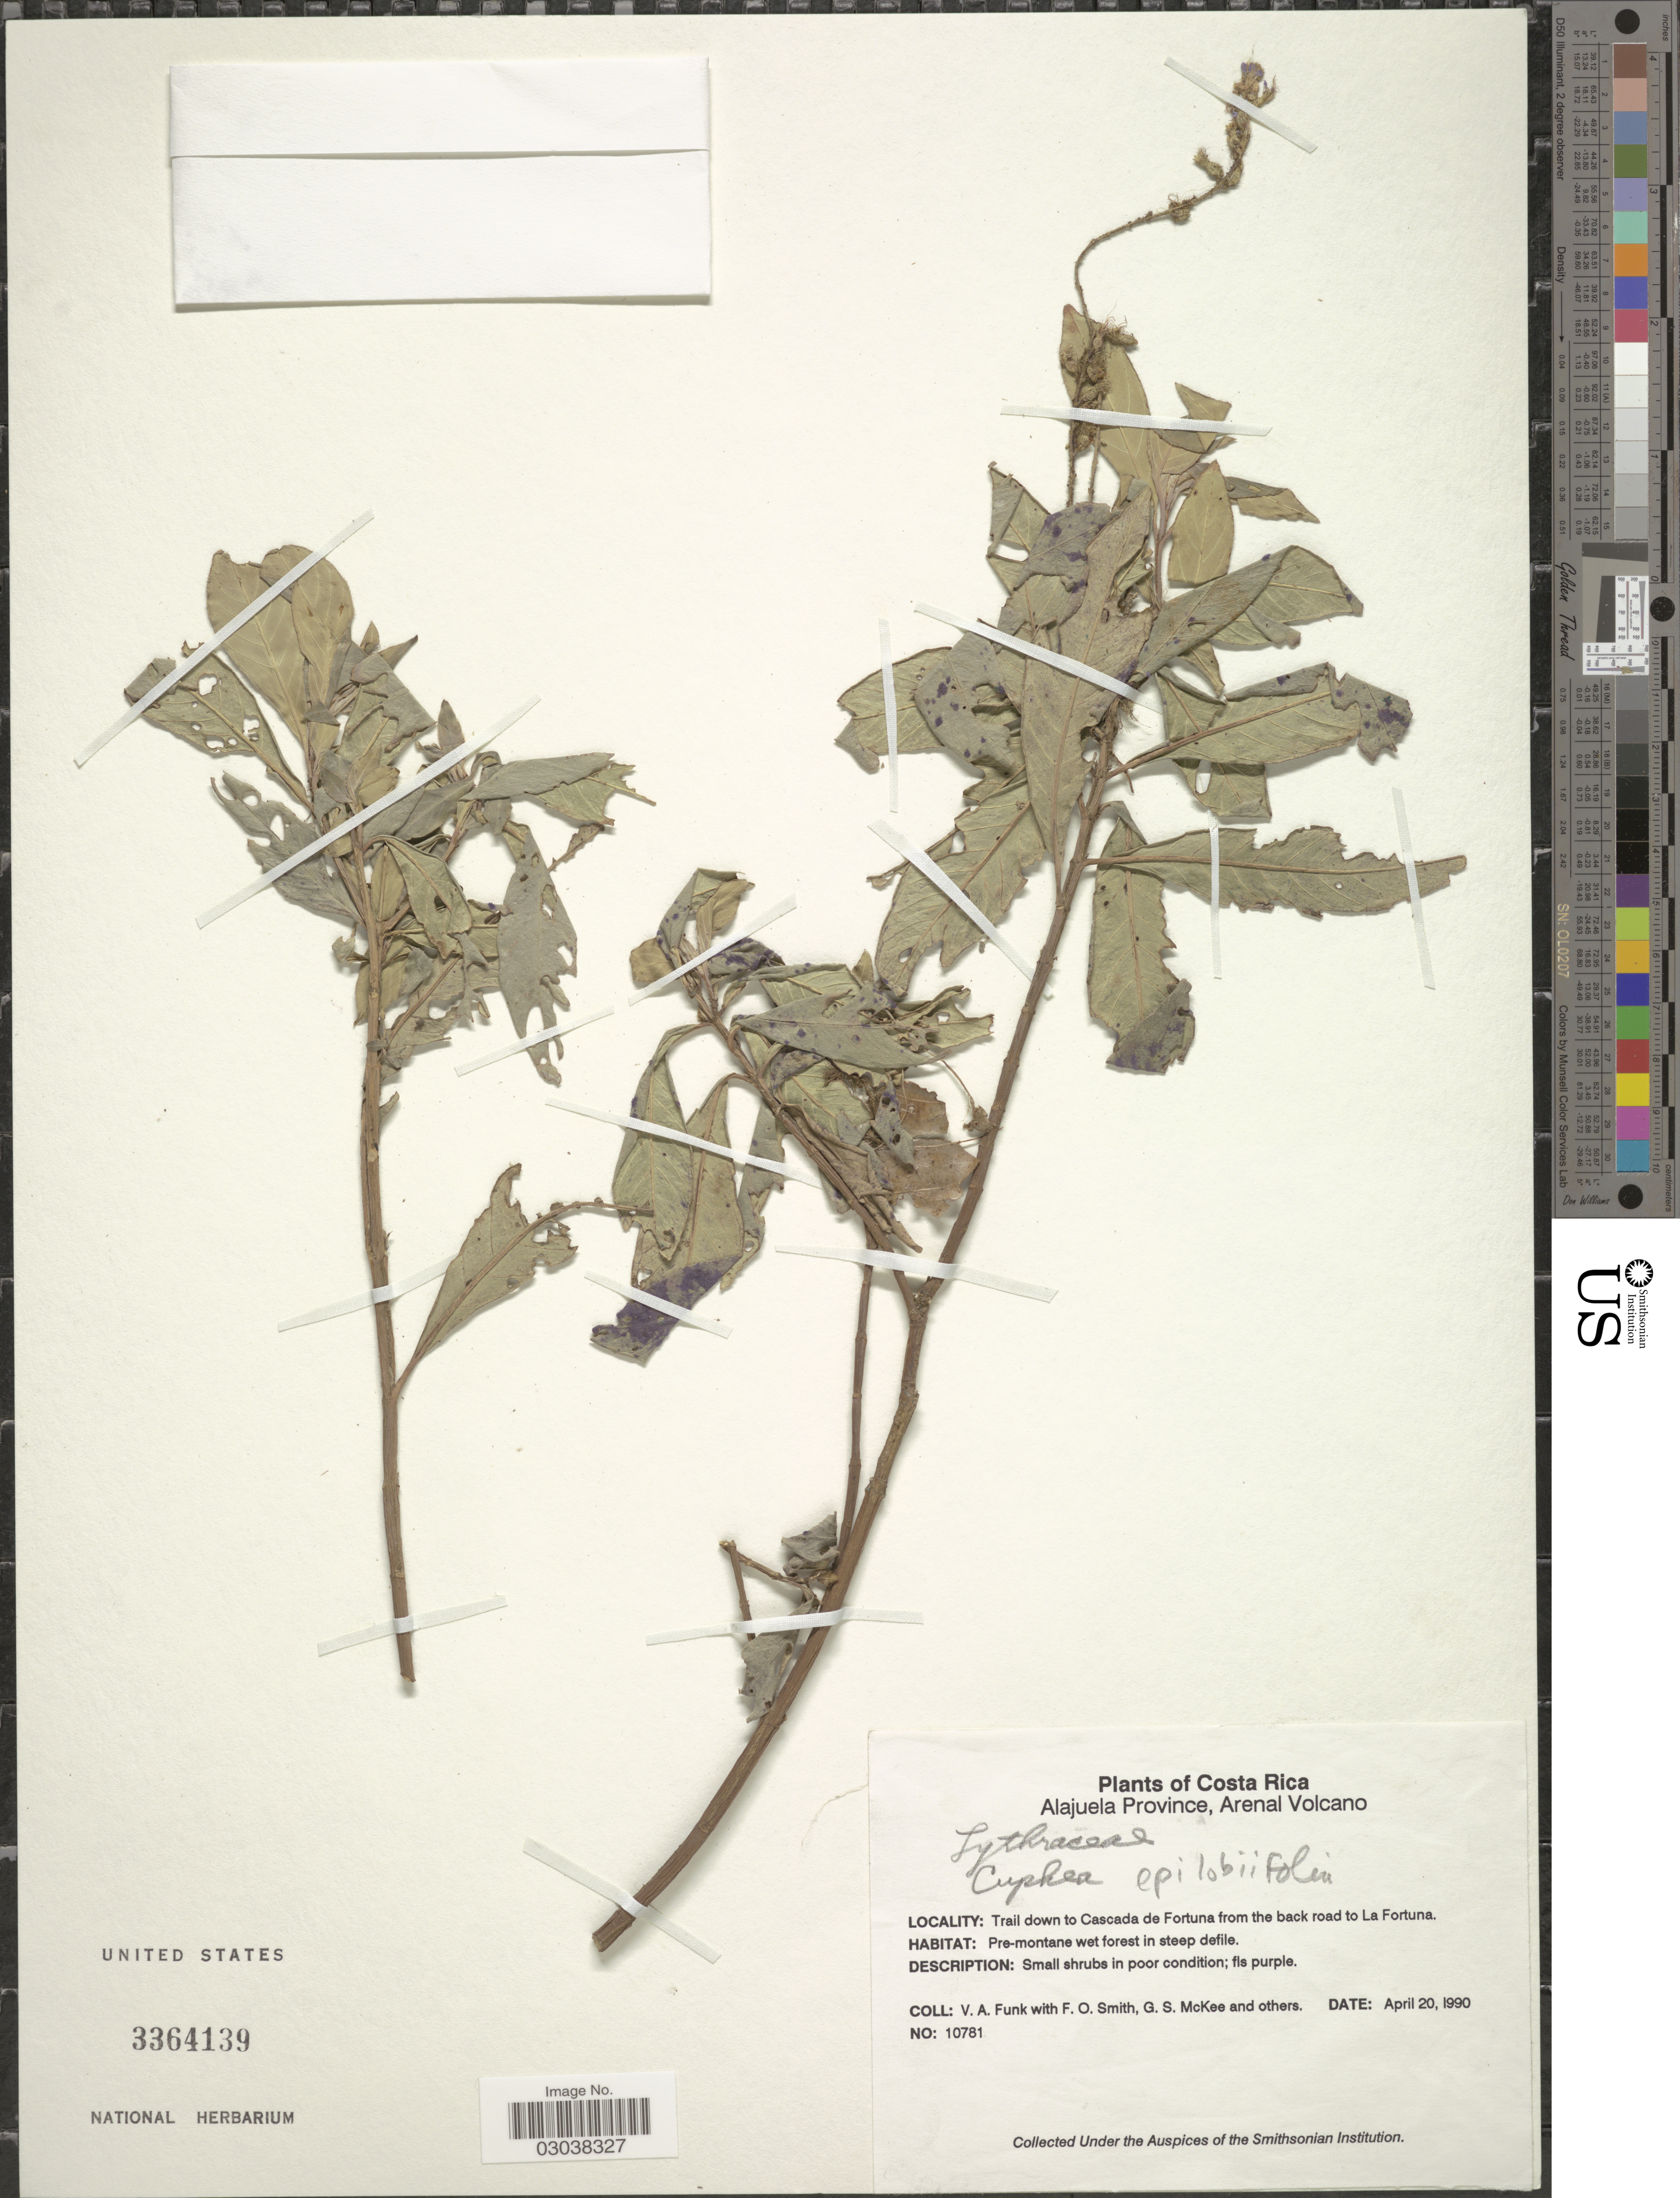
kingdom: Plantae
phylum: Tracheophyta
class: Magnoliopsida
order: Myrtales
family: Lythraceae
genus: Cuphea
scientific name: Cuphea epilobiifolia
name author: Koehne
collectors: V. Funk, F. Smith, G. S. McKee & et al.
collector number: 10781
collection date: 1990-04-20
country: Costa Rica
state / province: Alajuela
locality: Arenal Volcano. Trail down to Cascada de Fortuna from the back road to La Fortuna.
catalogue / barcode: US 3364139